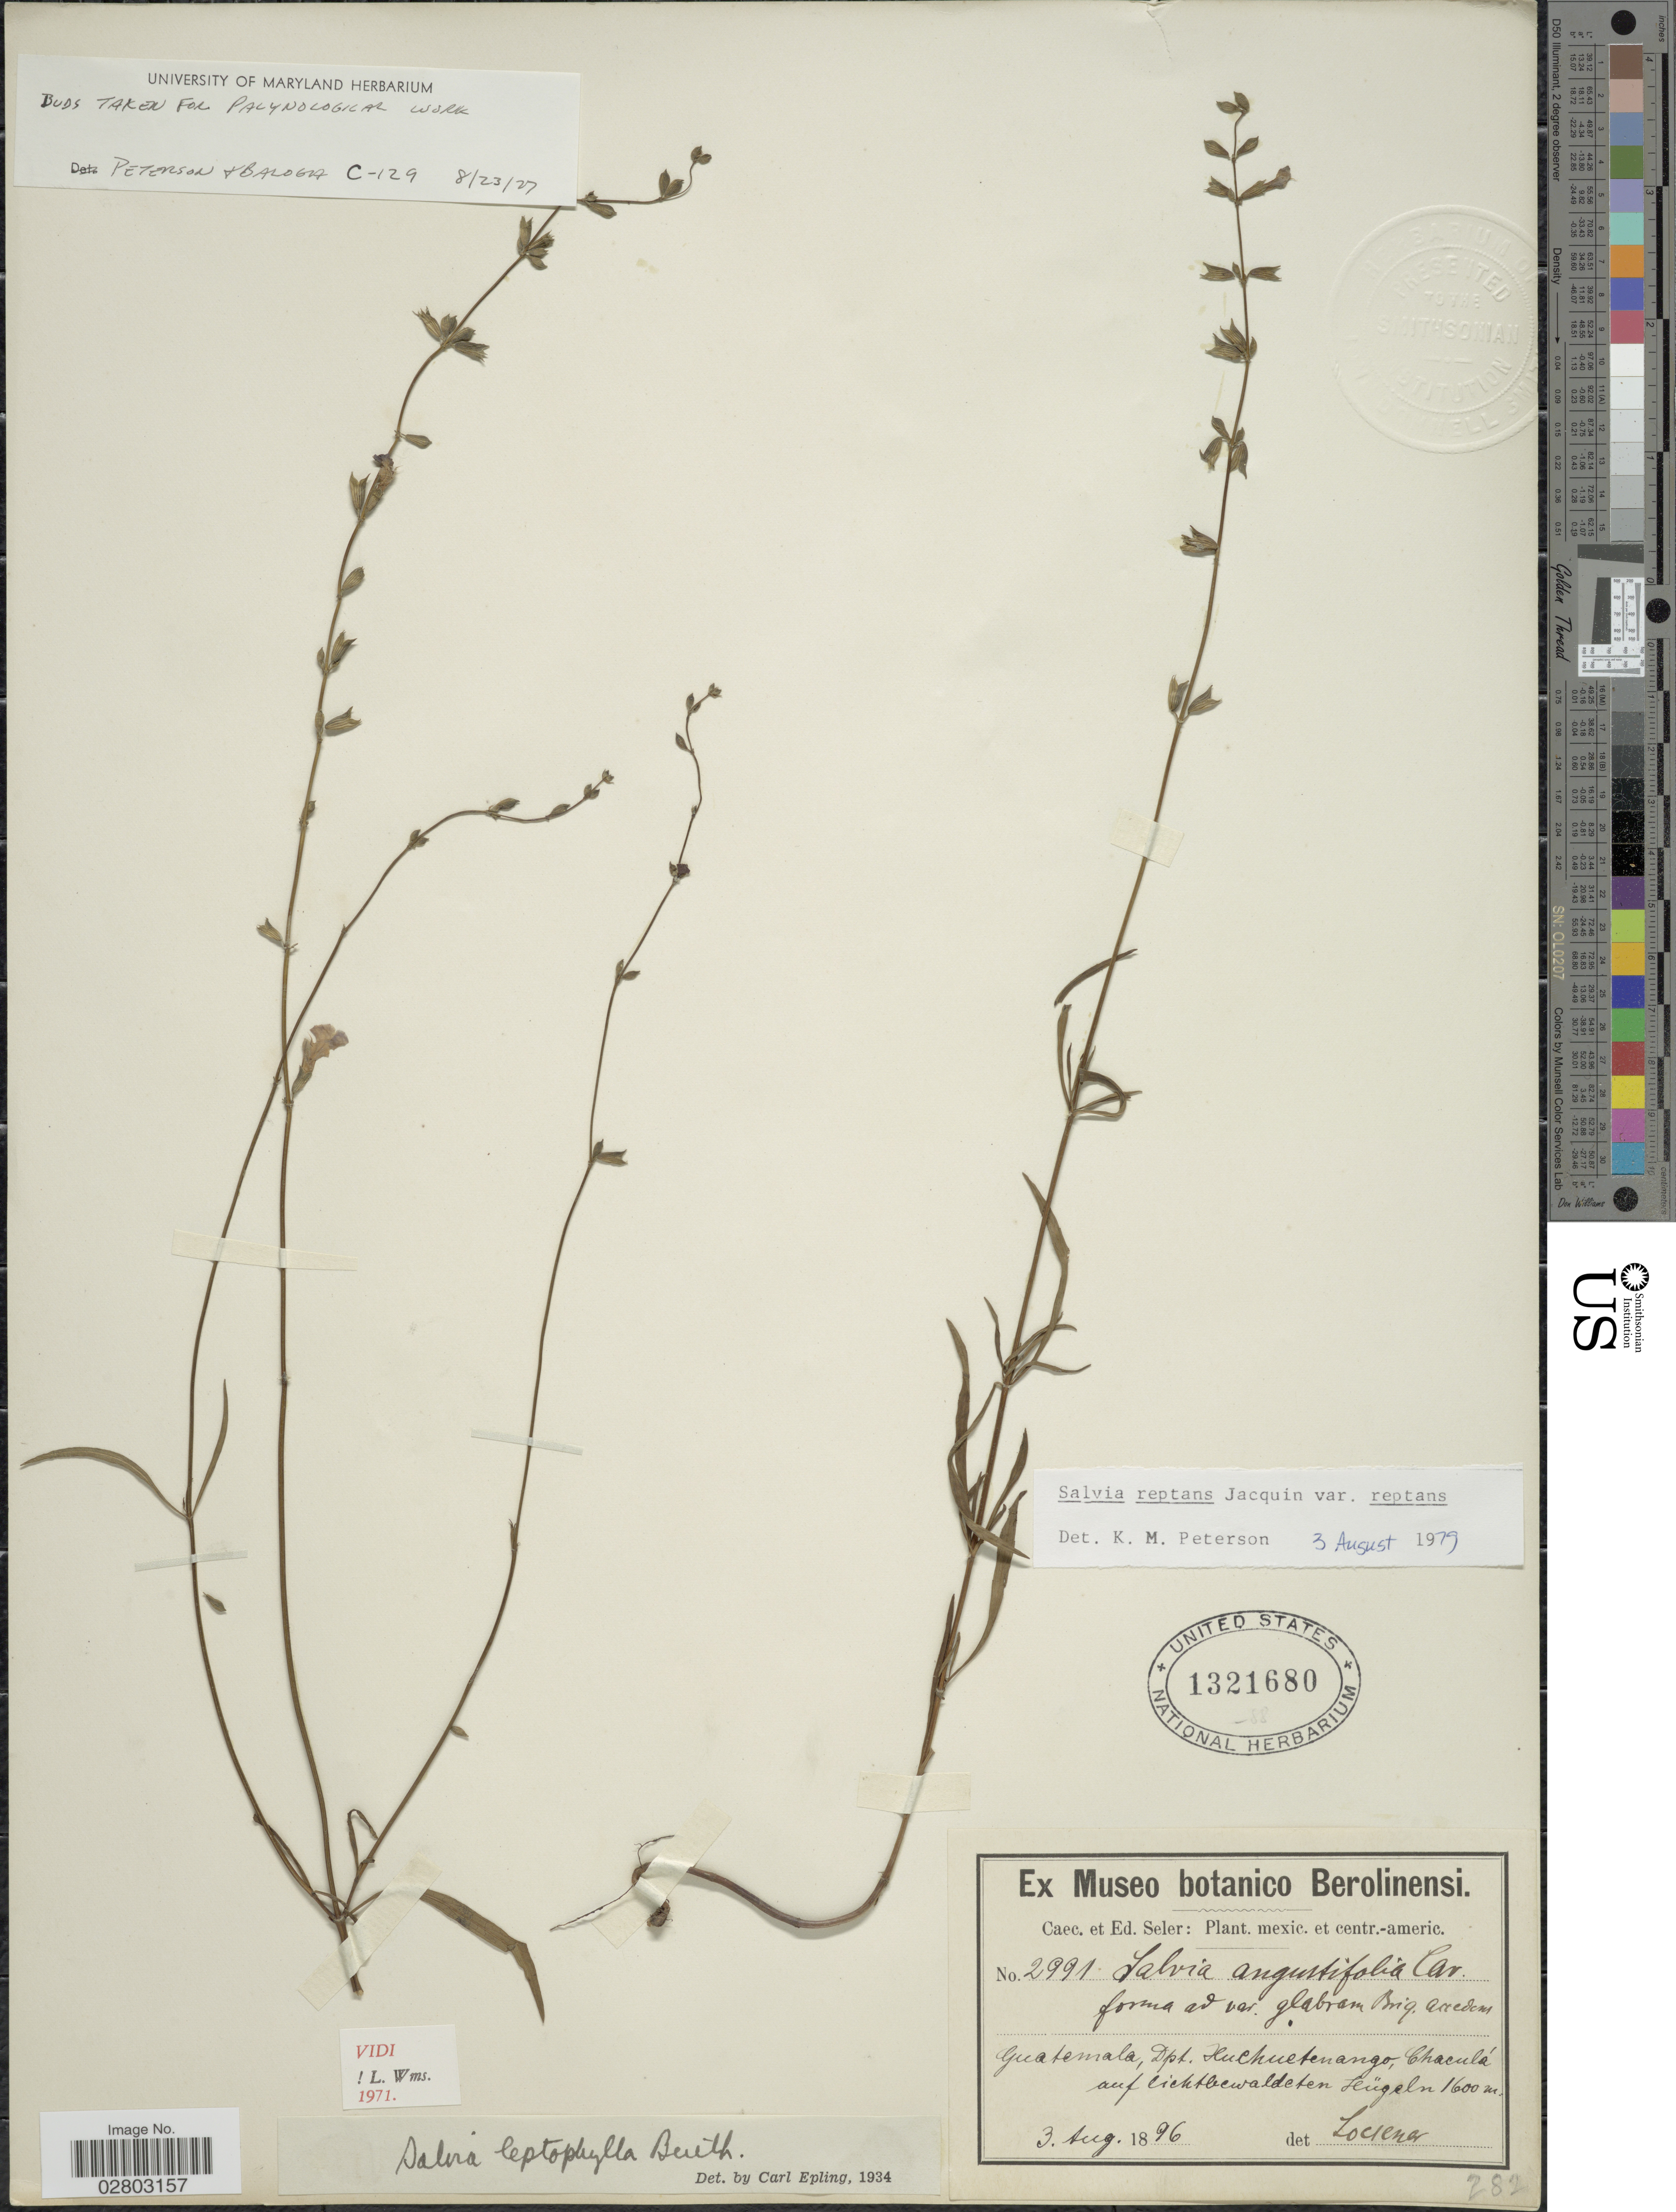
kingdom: Plantae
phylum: Tracheophyta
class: Magnoliopsida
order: Lamiales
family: Lamiaceae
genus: Salvia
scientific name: Salvia reptans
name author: Jacq.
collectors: ex Caec. et Ed Seler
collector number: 2991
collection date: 1896-08-03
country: Guatemala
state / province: Huehuetenango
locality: Dpt. Huehuetenango, Chaculá auf lichtbewaldeten Hügeln.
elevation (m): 1600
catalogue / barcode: US 1321680